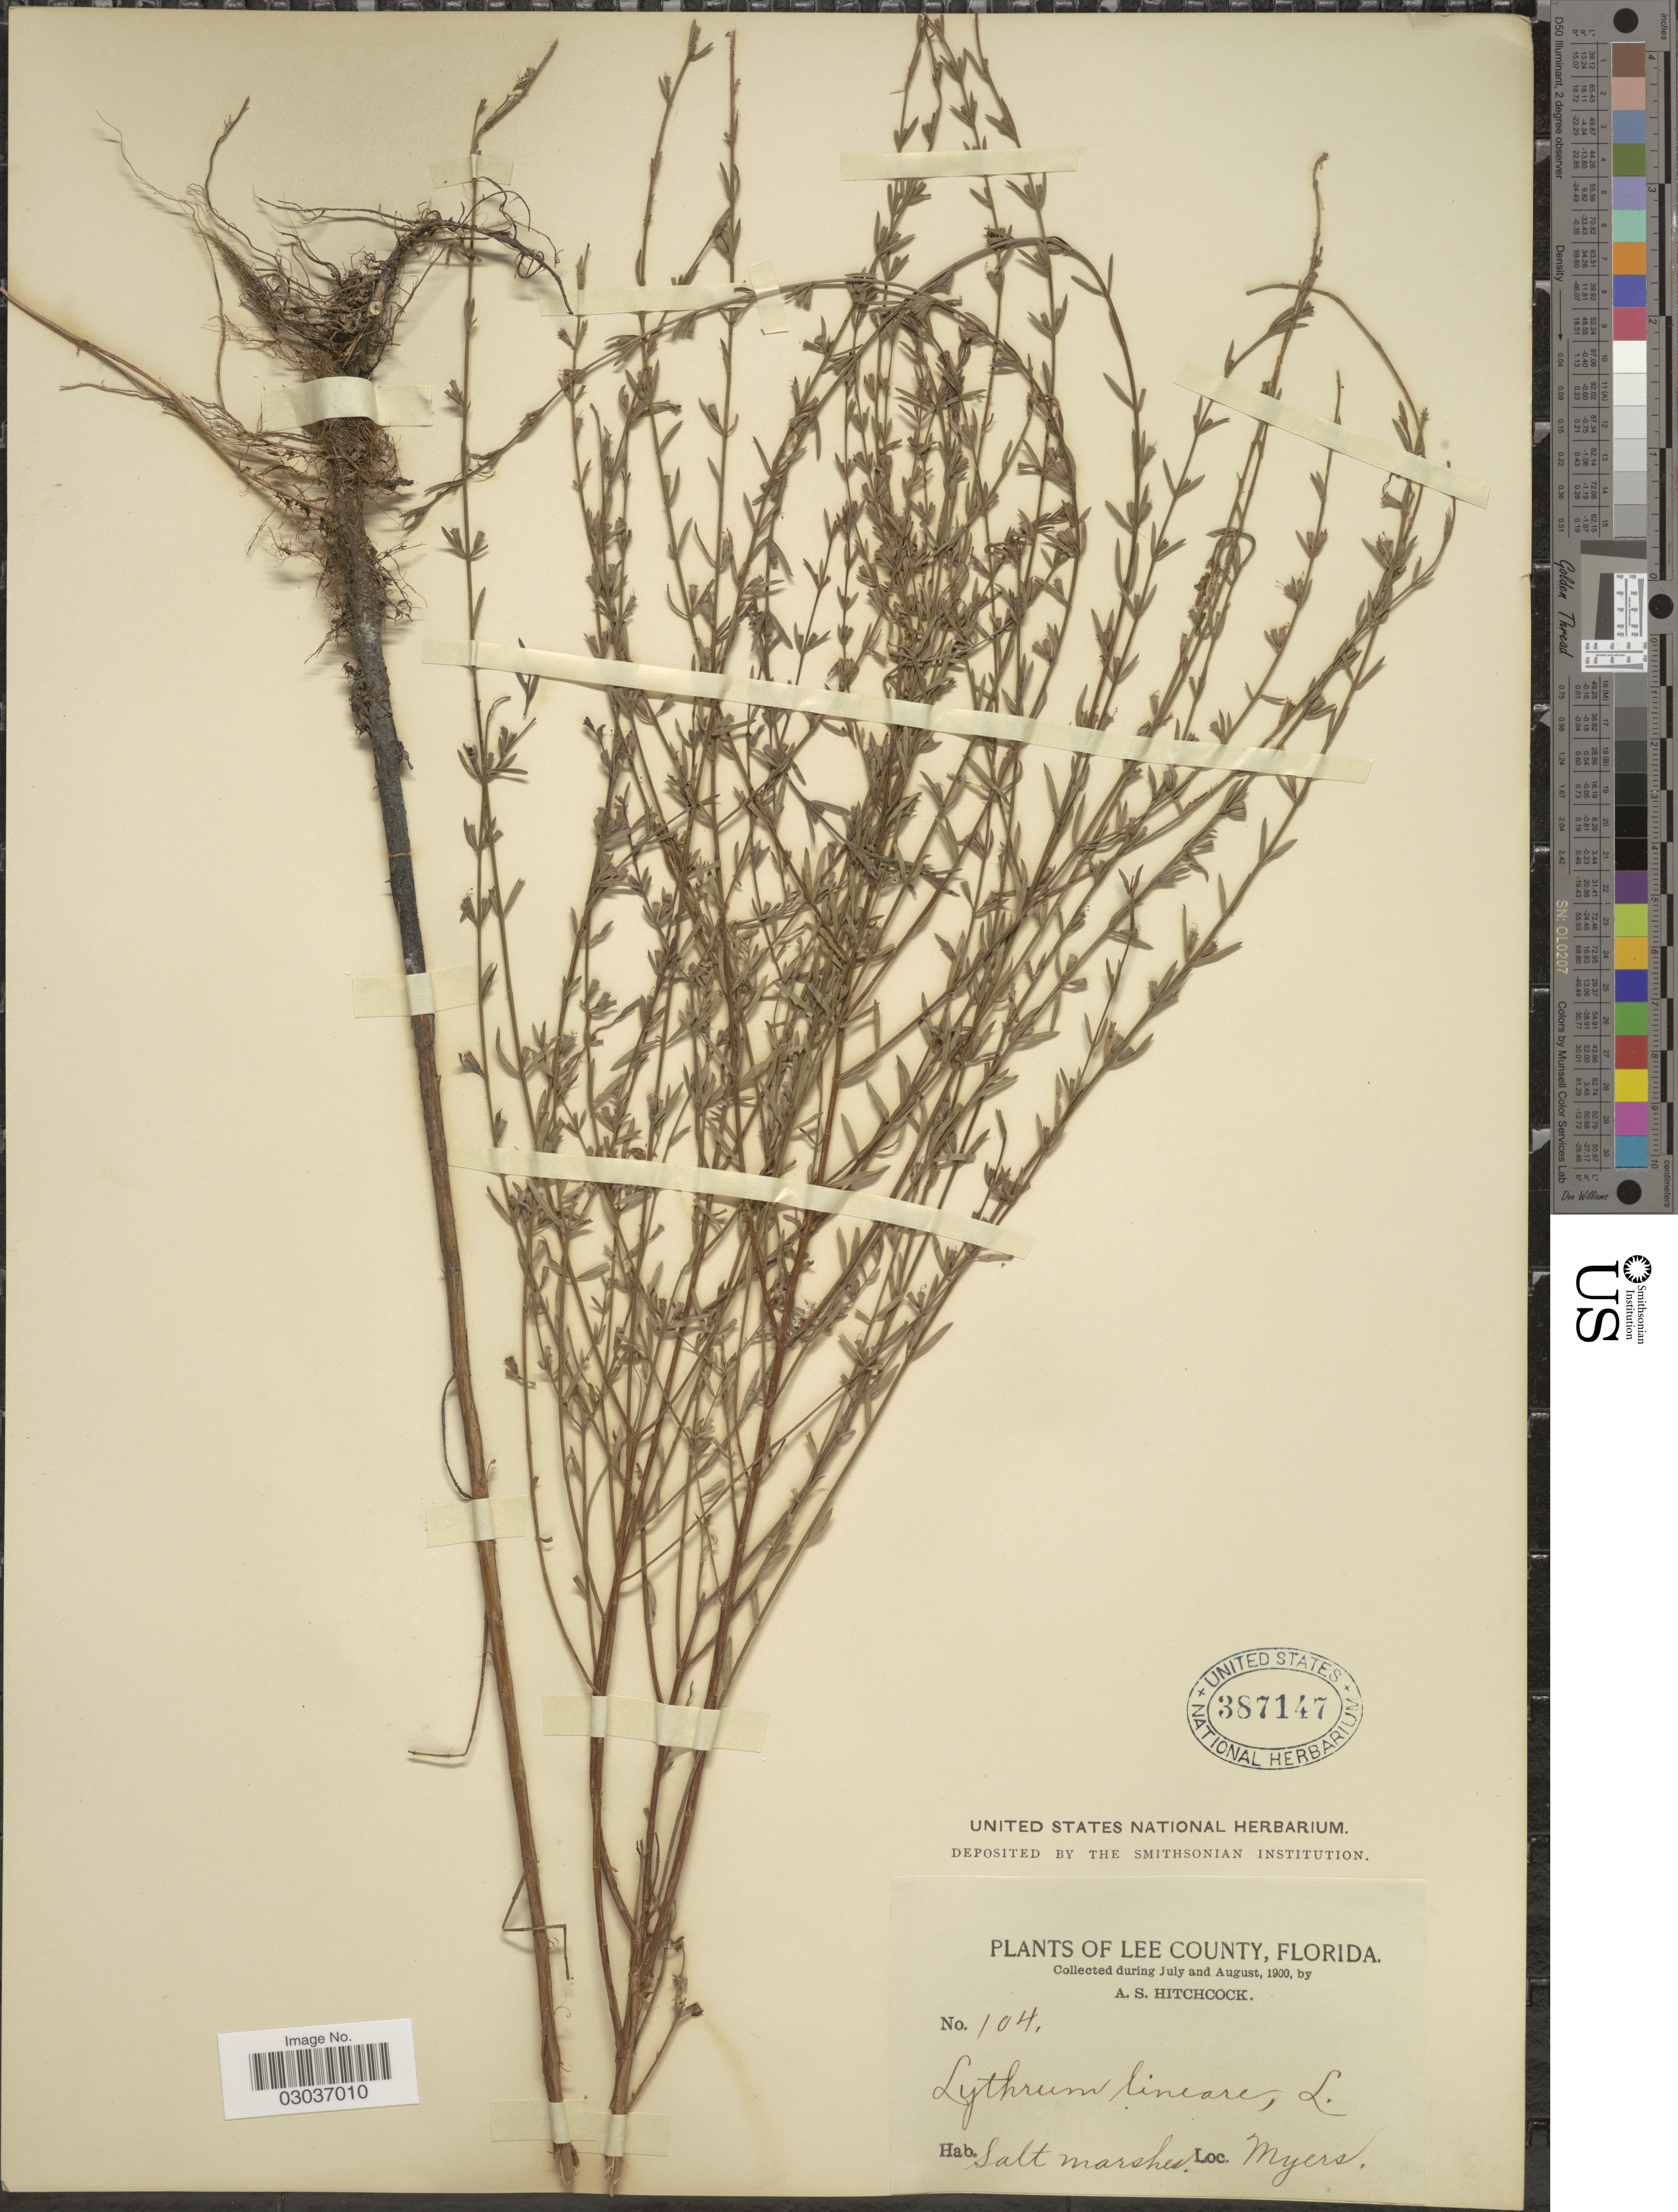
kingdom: Plantae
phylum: Tracheophyta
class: Magnoliopsida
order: Myrtales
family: Lythraceae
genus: Lythrum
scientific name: Lythrum lineare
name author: L.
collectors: A. S. Hitchcock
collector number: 104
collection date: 1900-07/1900-08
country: United States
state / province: Florida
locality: Lee County, Myers.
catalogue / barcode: US 387147